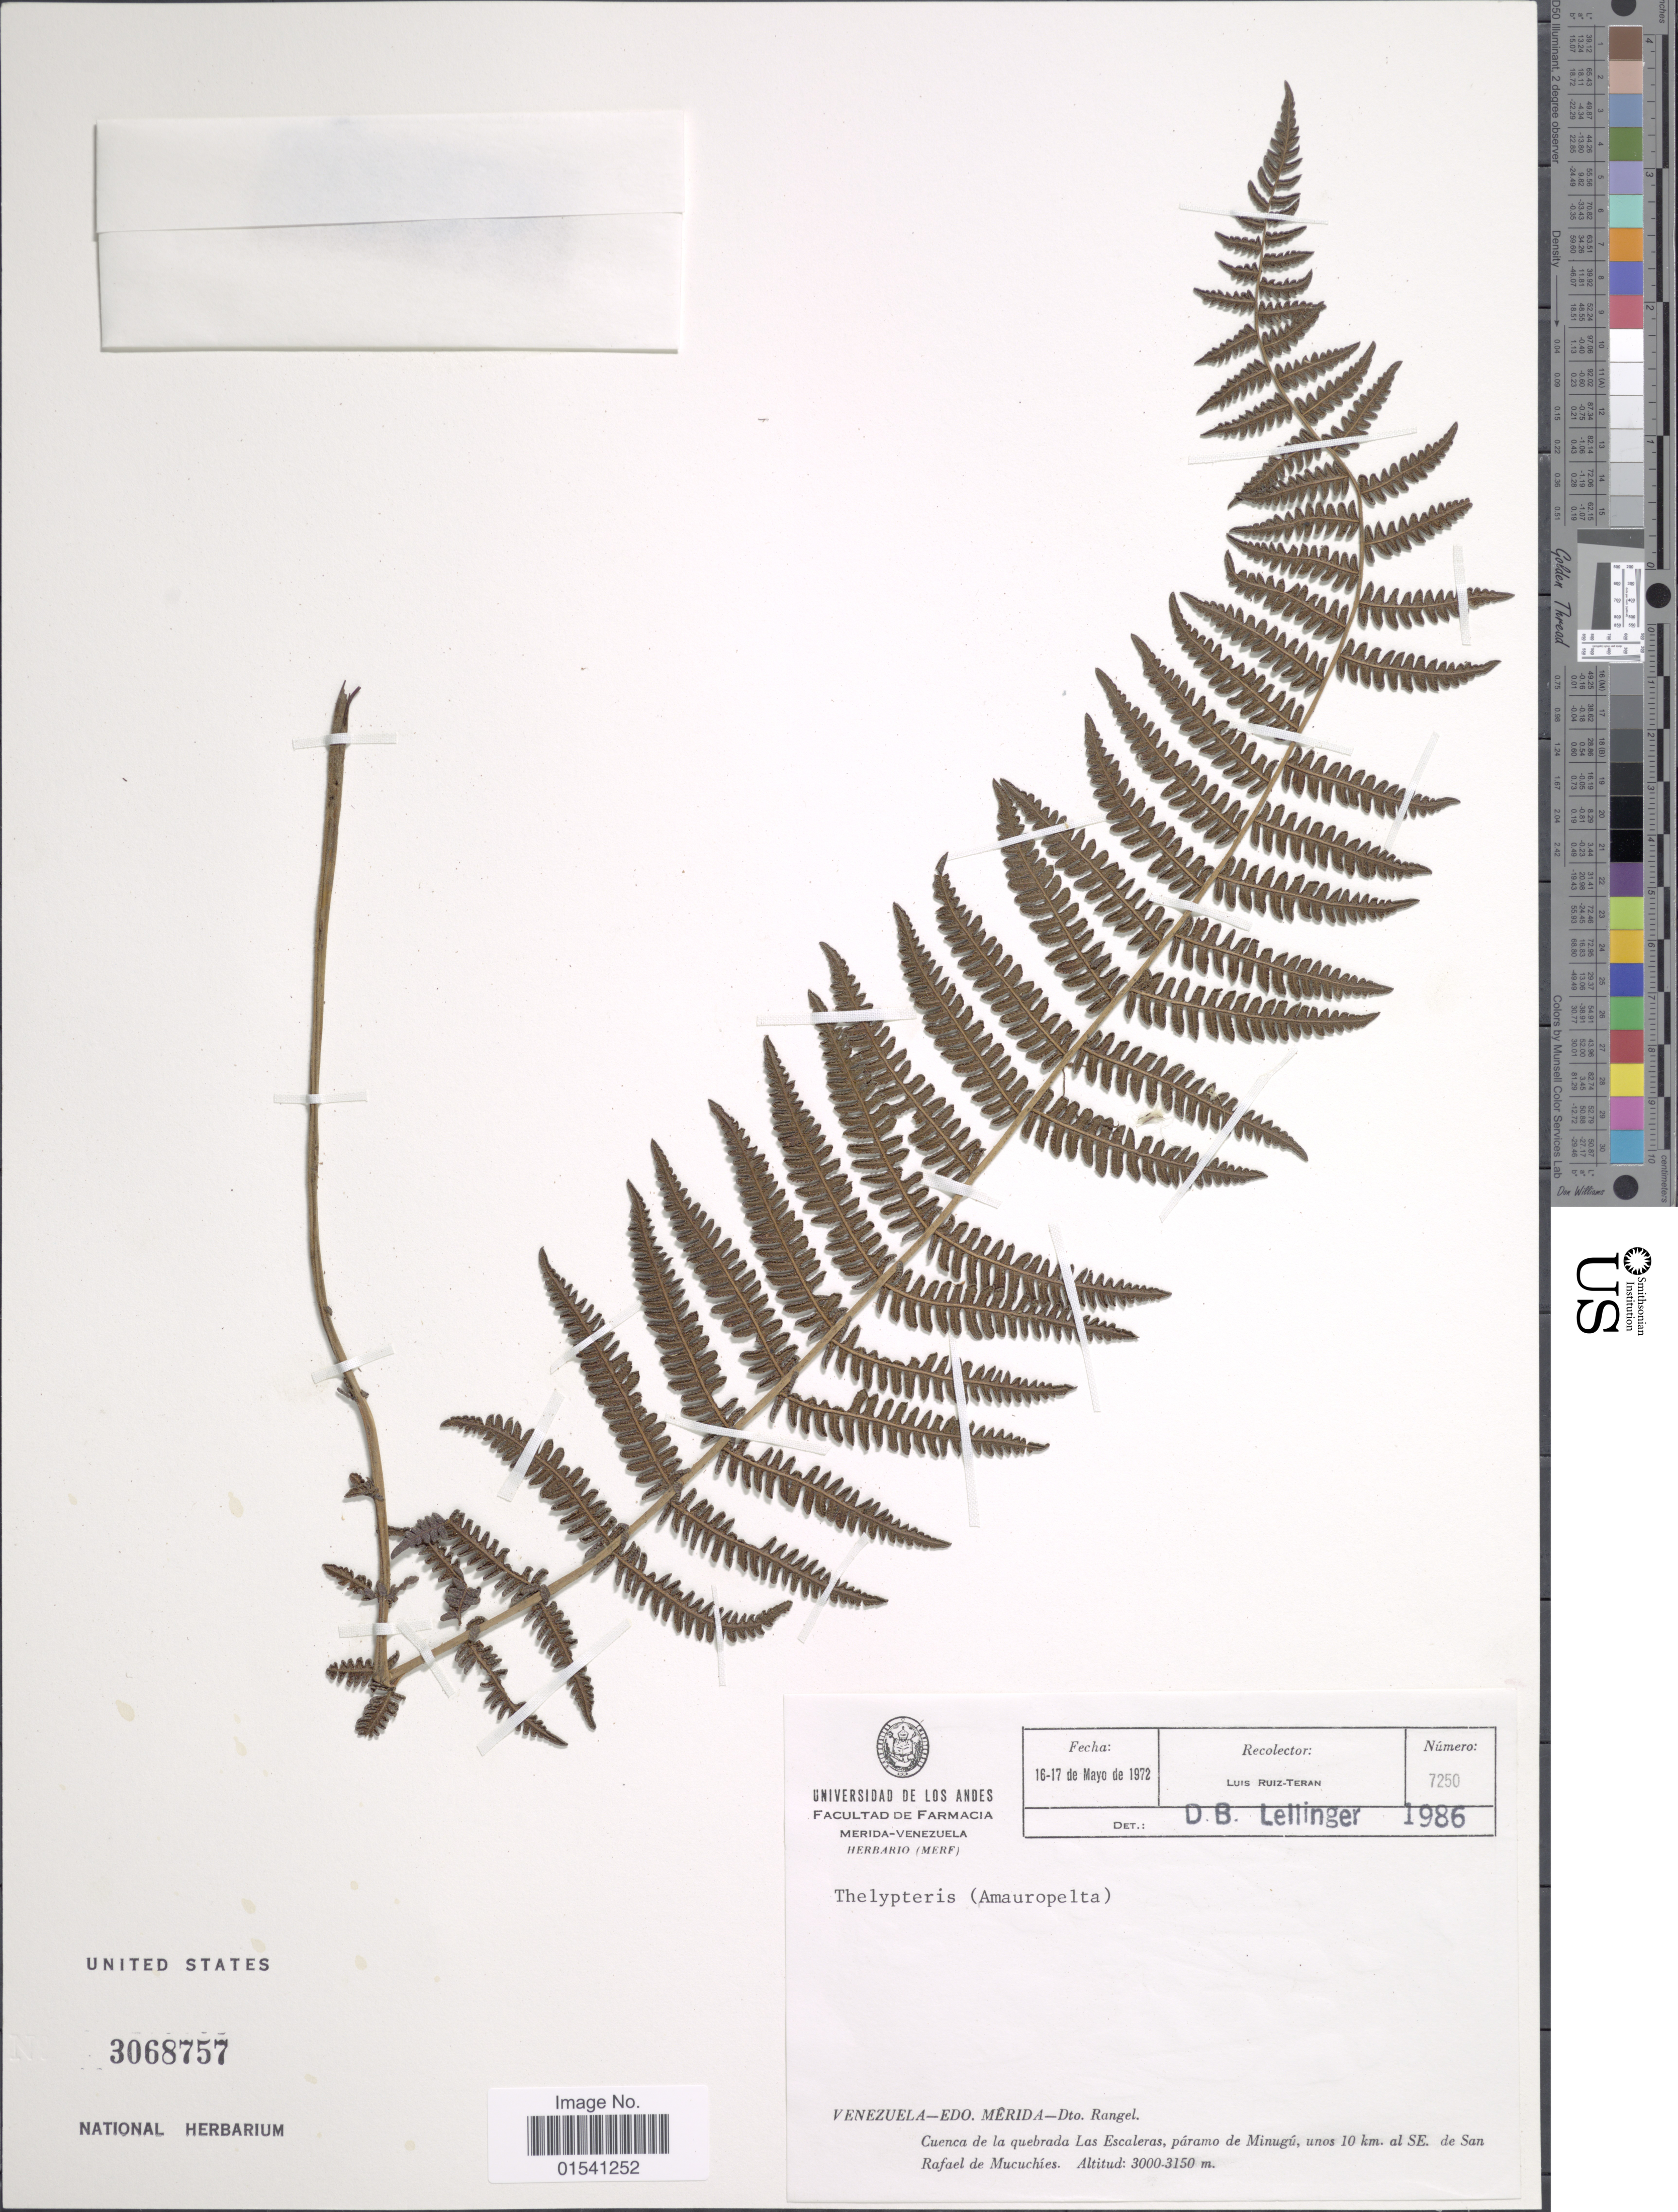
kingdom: Plantae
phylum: Tracheophyta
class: Polypodiopsida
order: Polypodiales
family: Thelypteridaceae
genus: Amauropelta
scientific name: Amauropelta sp.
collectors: L. Teran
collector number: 7250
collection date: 1972-05-16/1972-05-17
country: Venezuela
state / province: Mérida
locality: Dto Rangel. Cuenca de la quebrada Las Escaleras, páramo de Minugú, unos 10 km. al SE. de San Rafael de Muchuchíes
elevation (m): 3000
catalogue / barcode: US 3068757